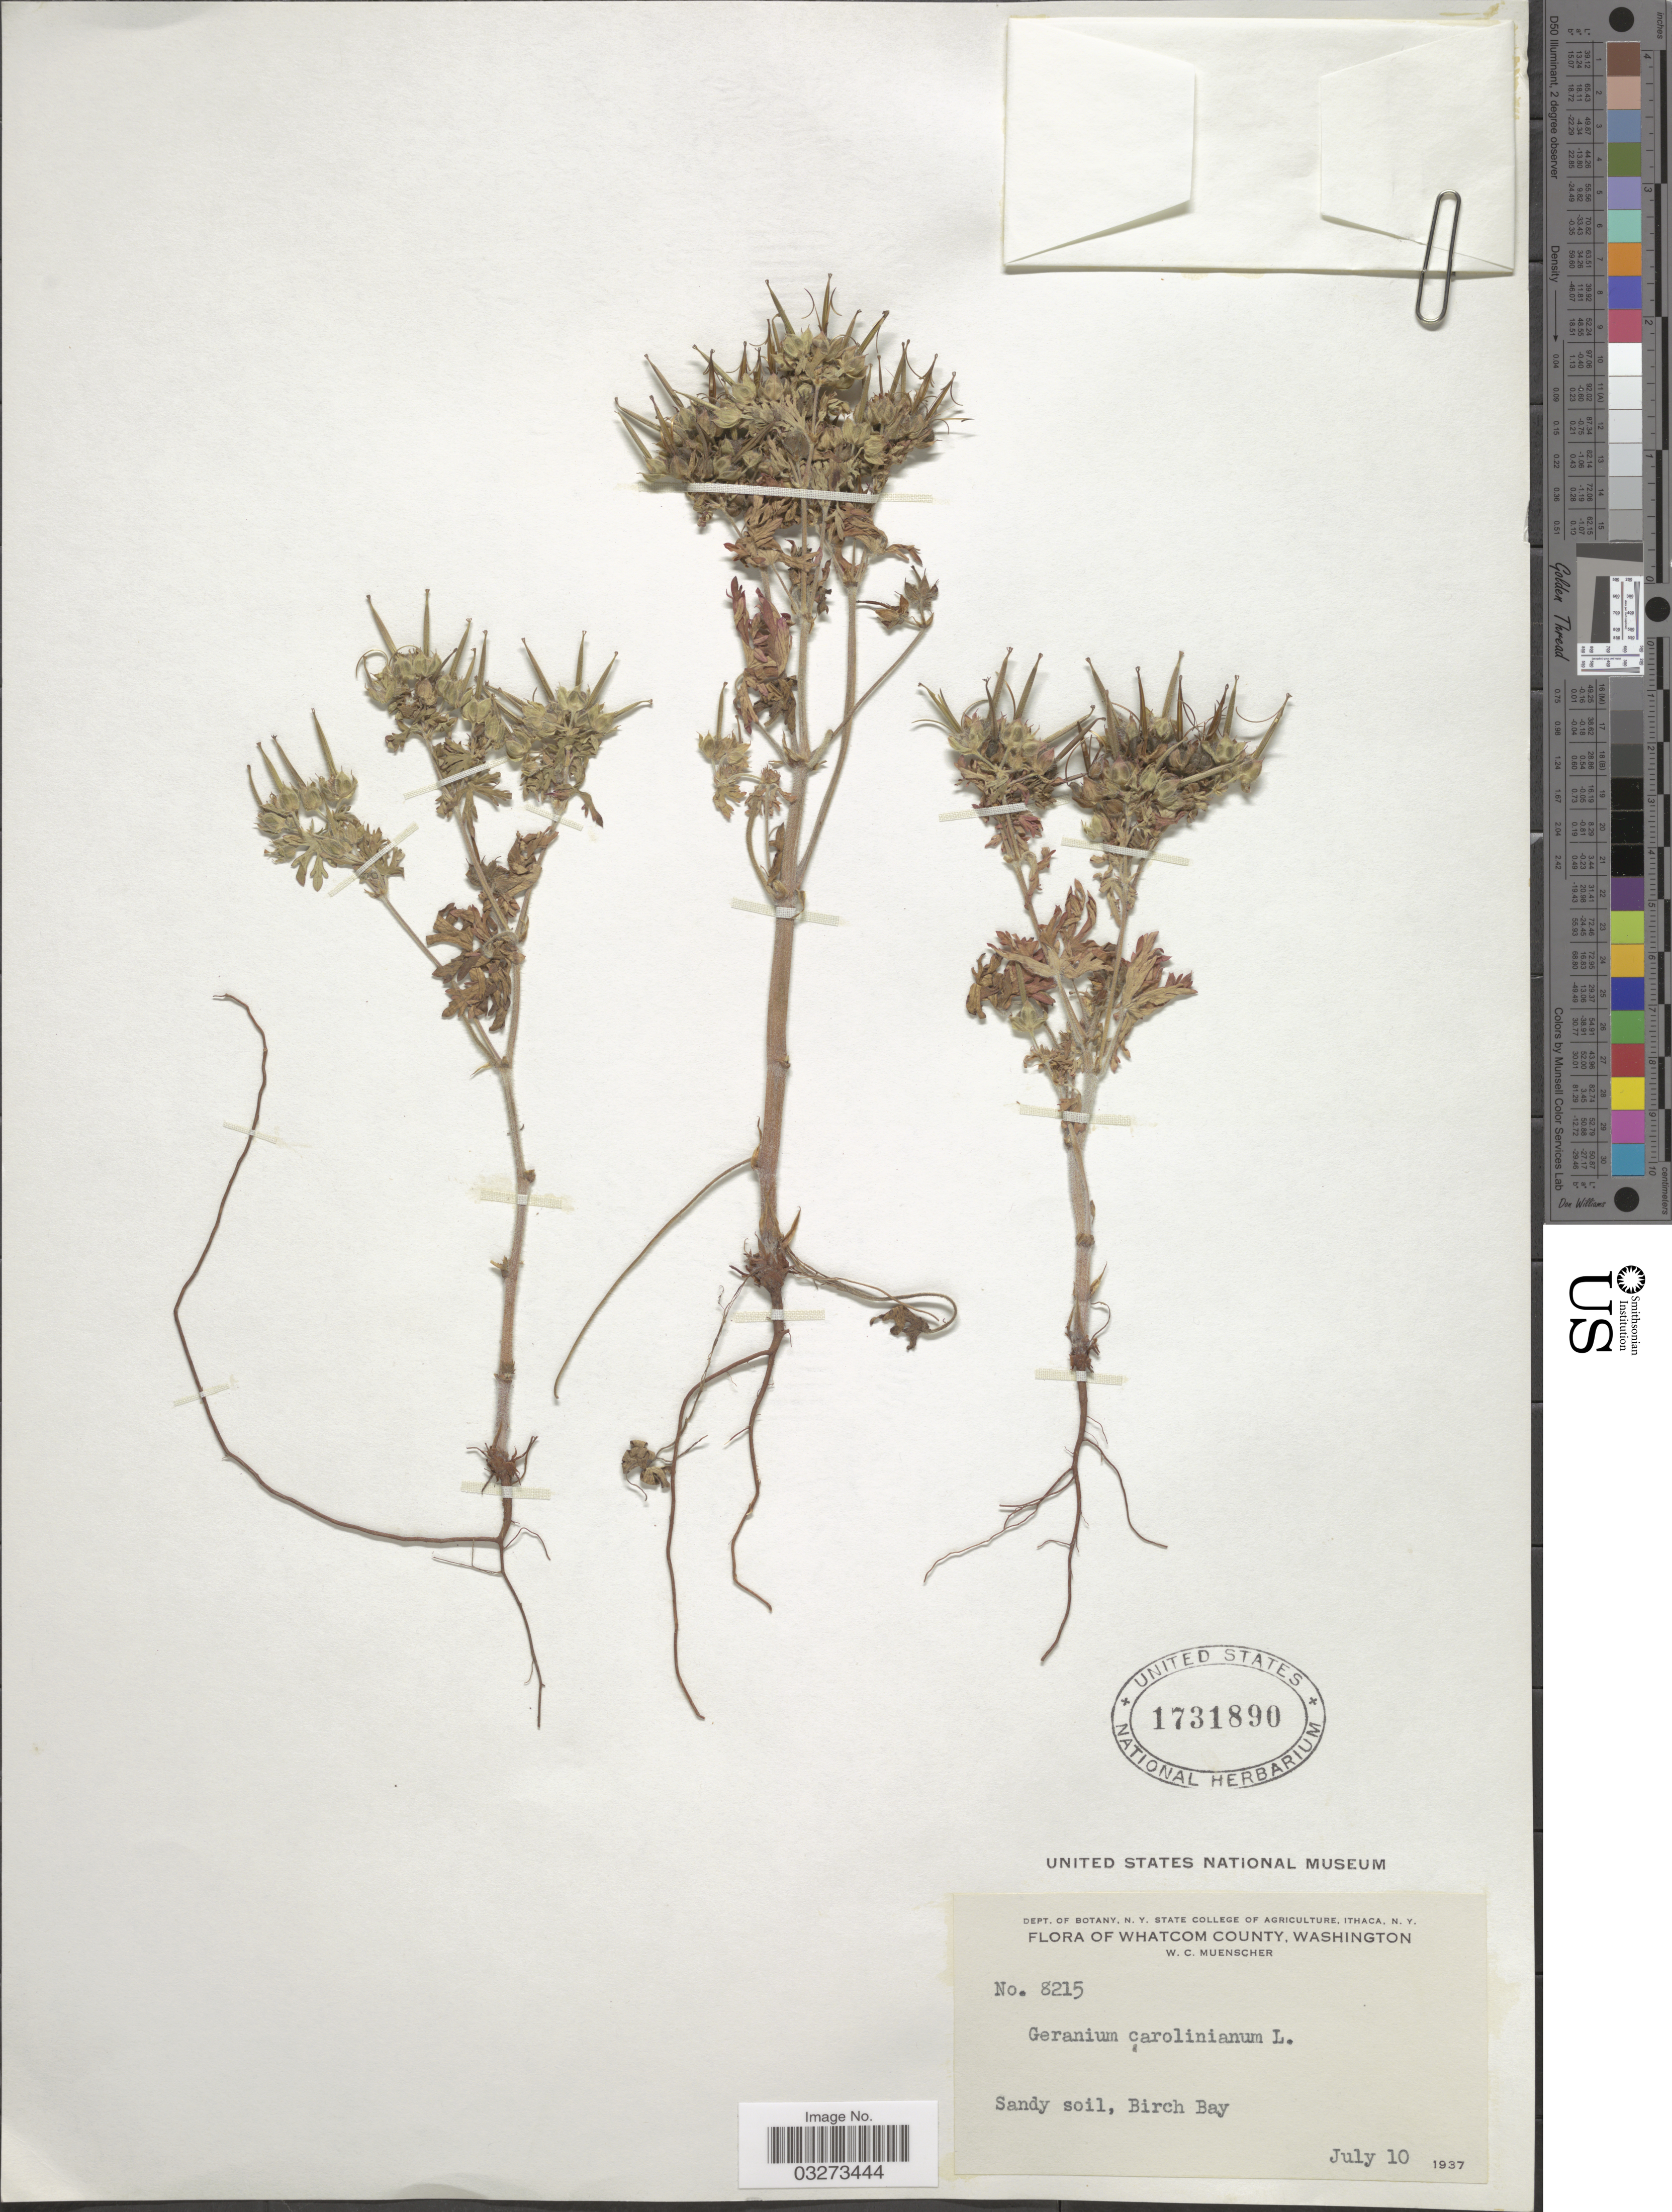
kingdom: Plantae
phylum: Tracheophyta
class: Magnoliopsida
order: Geraniales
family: Geraniaceae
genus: Geranium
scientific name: Geranium carolinianum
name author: L.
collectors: W. Muenscher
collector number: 8215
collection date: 1937-07-10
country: United States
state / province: Washington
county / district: Whatcom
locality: Whatcom County, Birch Bay.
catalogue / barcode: US 1731890